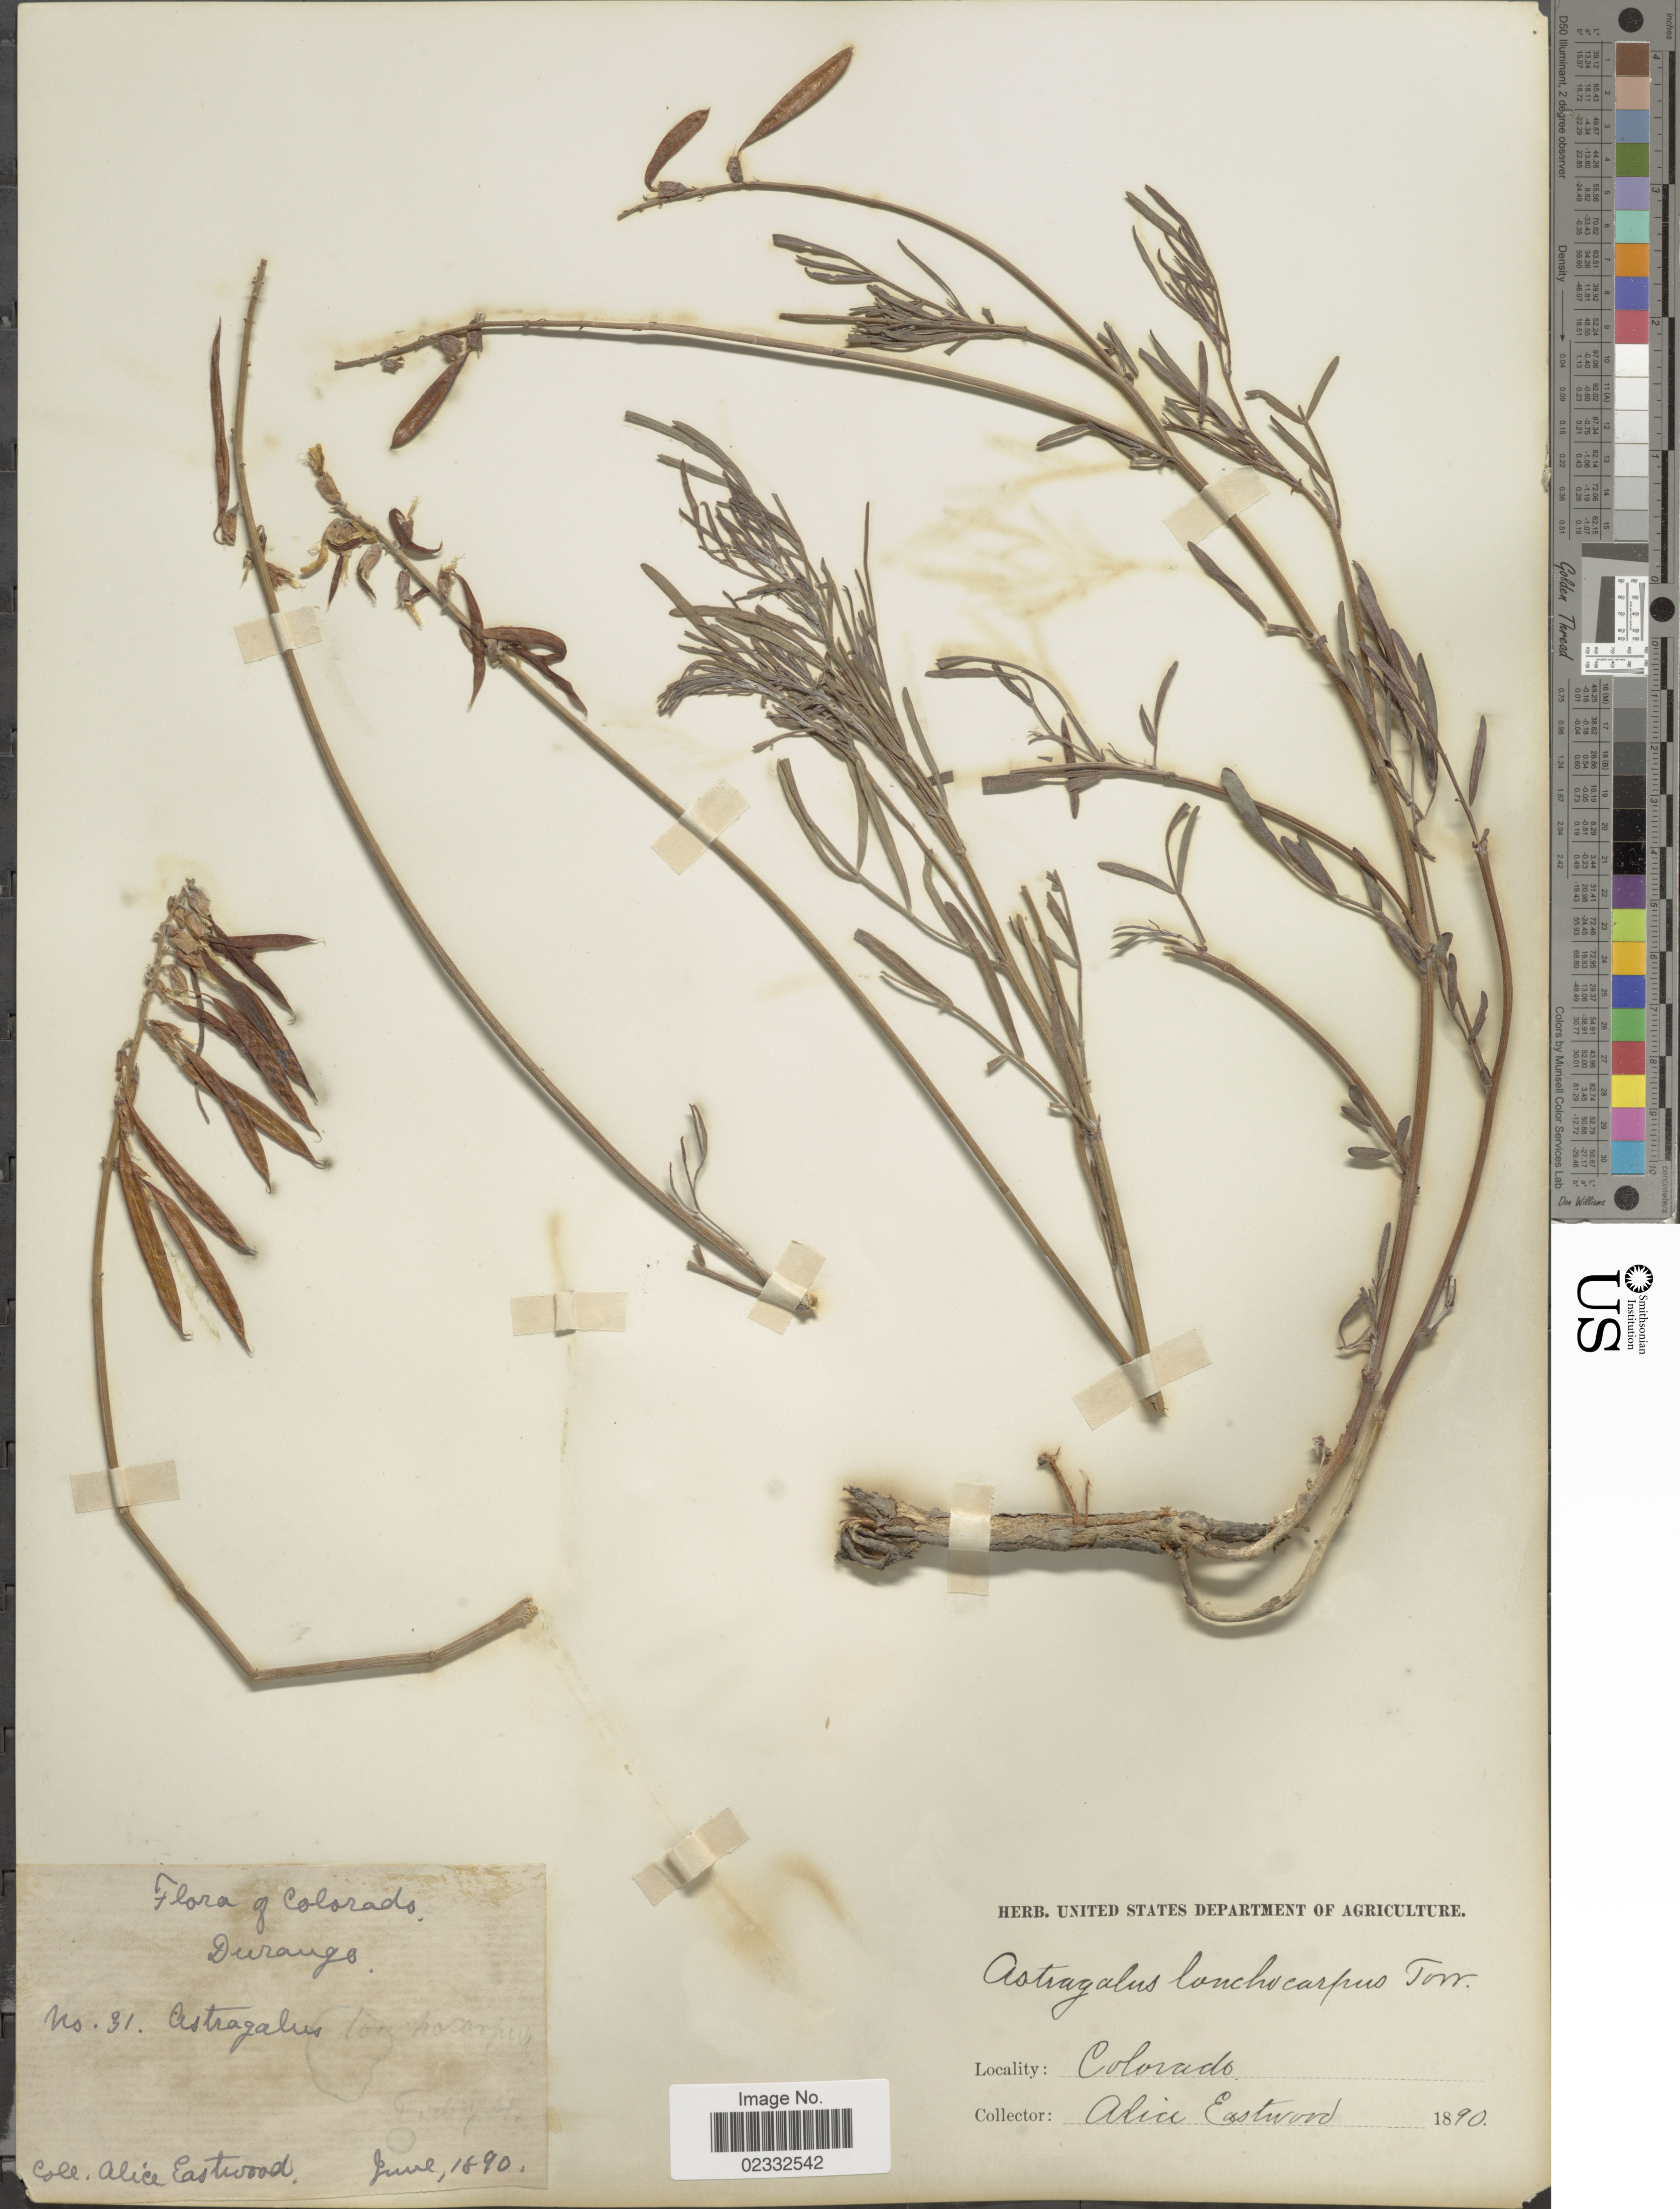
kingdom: Plantae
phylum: Tracheophyta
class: Magnoliopsida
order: Fabales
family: Fabaceae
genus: Astragalus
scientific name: Astragalus lonchocarpus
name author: Torr.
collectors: A. Eastwood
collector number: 31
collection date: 1890-06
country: United States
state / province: Colorado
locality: Durango